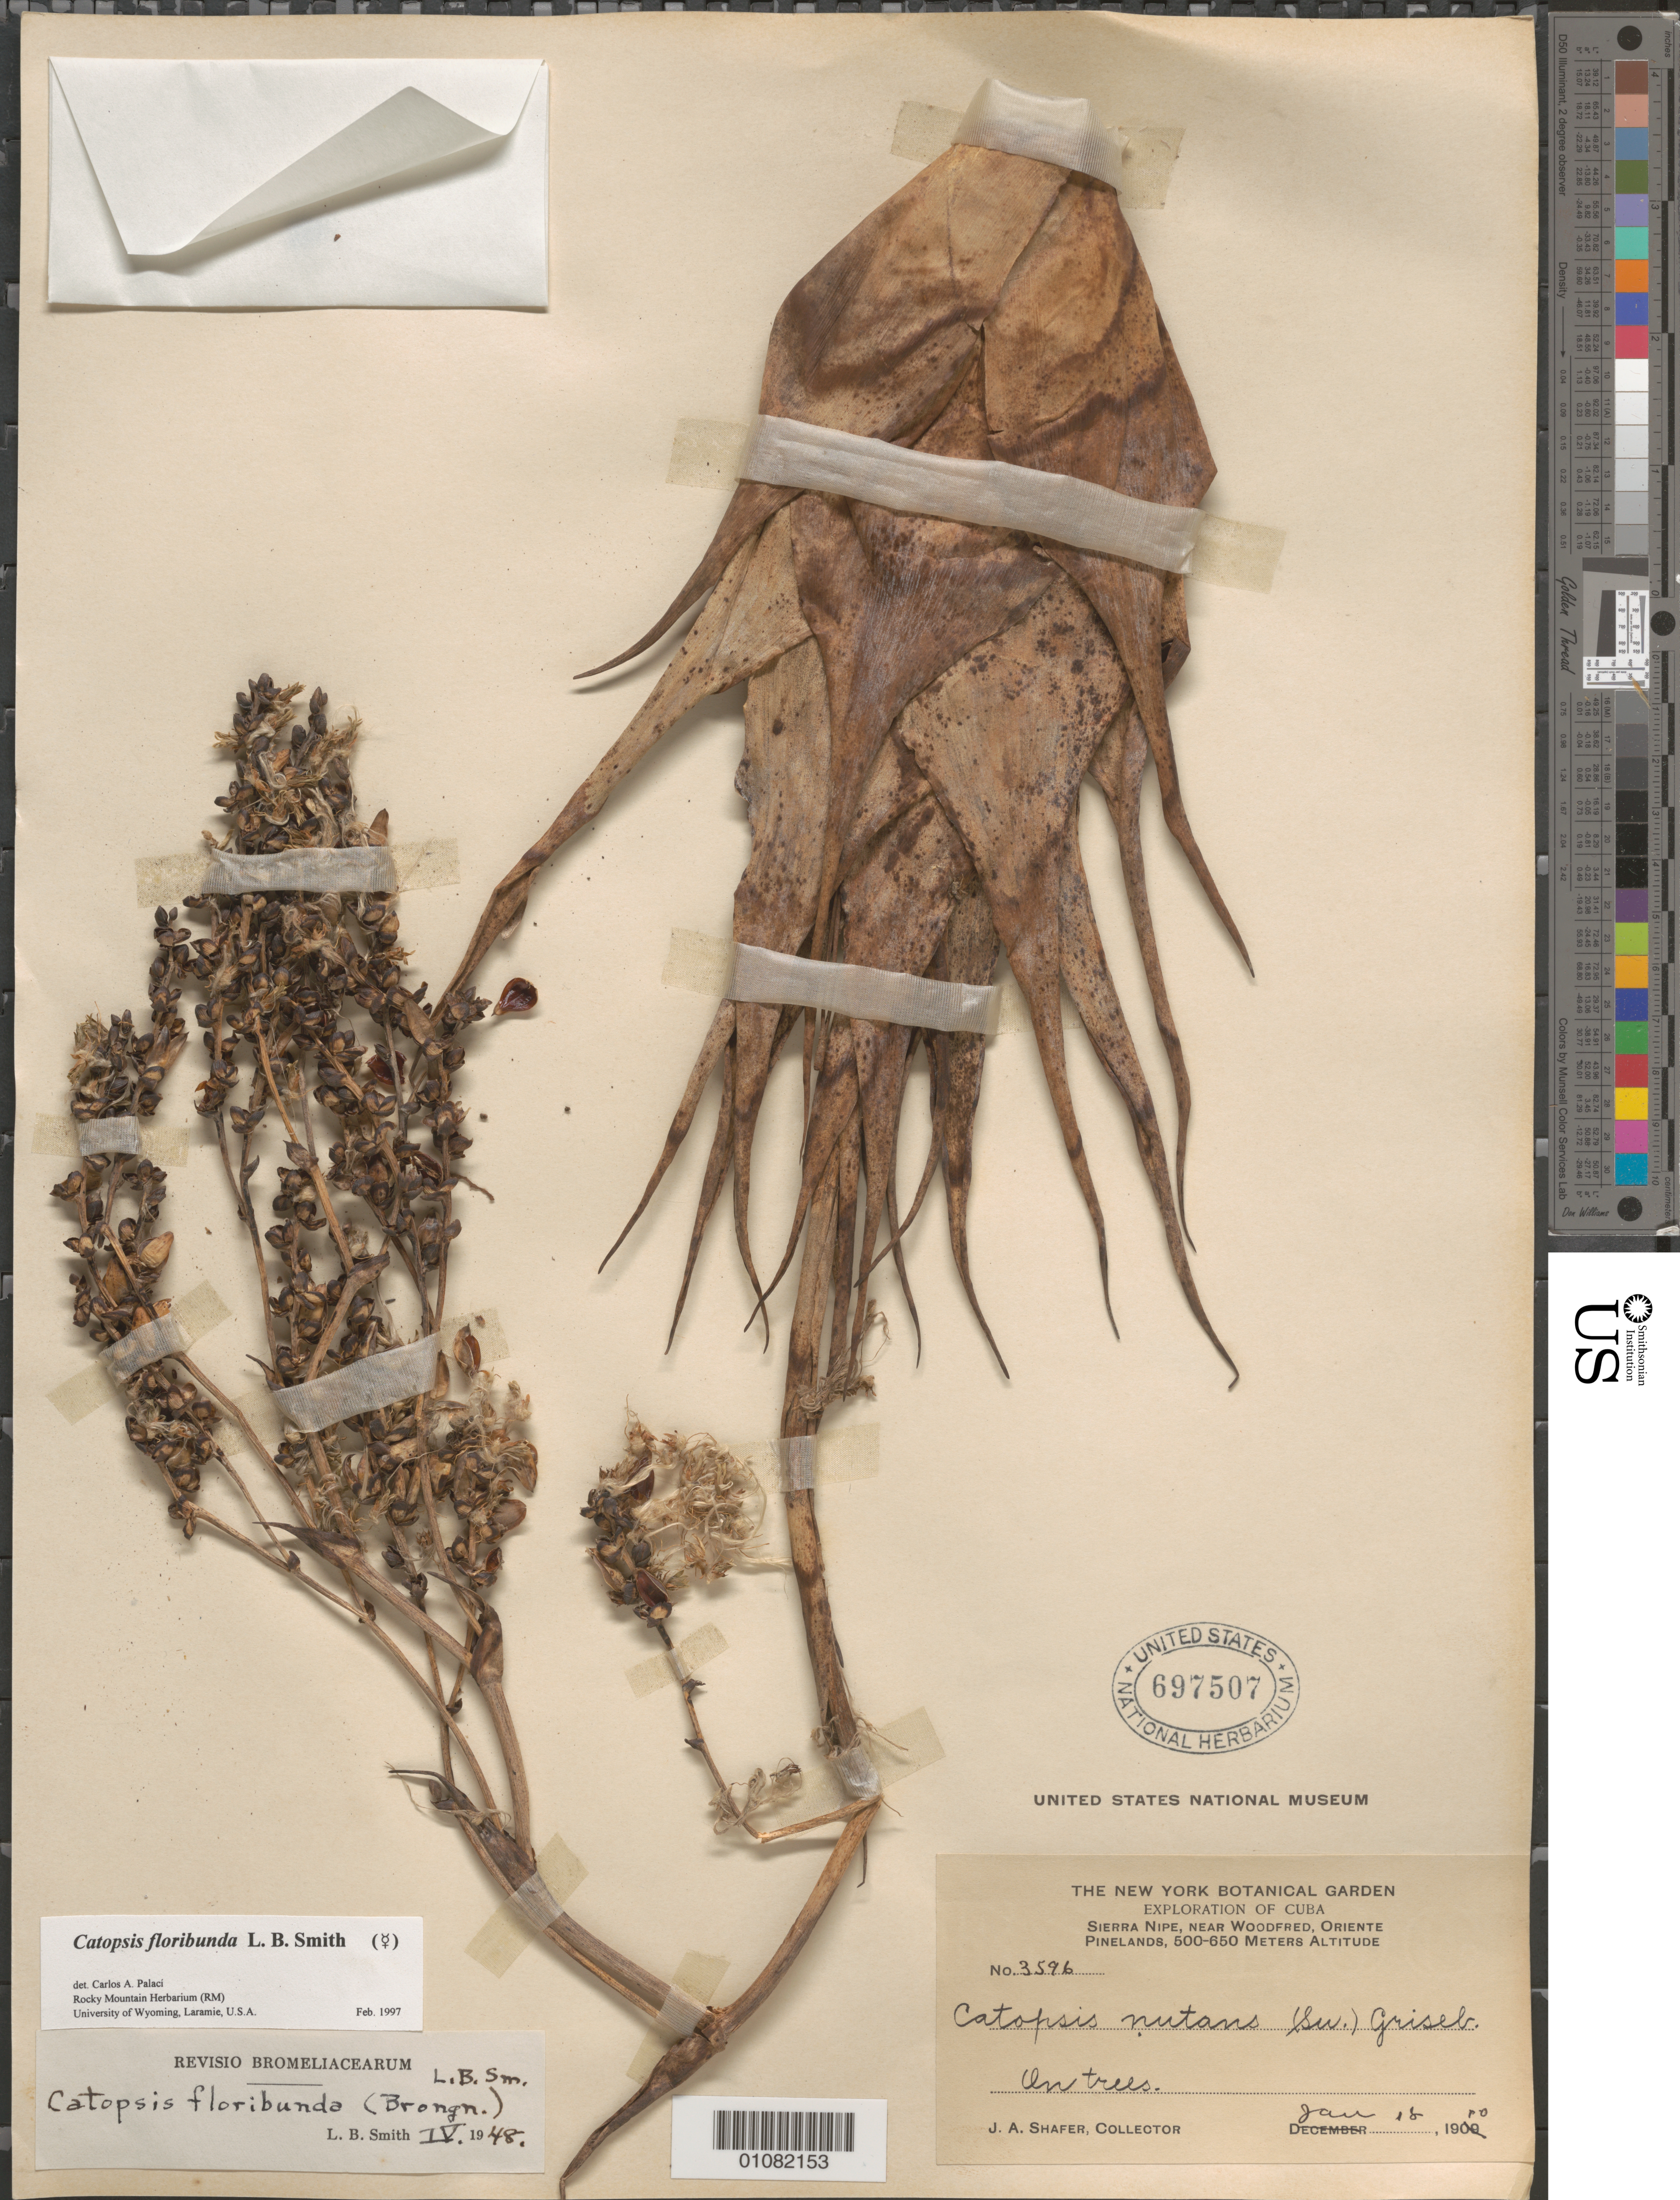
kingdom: Plantae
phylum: Tracheophyta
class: Liliopsida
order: Poales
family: Bromeliaceae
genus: Catopsis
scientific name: Catopsis floribunda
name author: L.B. Sm.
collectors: J. A. Shafer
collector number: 3596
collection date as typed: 18 Jan 1910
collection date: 1910-01-18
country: Cuba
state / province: Holguín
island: Cuba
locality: Sierra Nipe, near Woodfred, Oriente Pinelands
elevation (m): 500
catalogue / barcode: US 697507